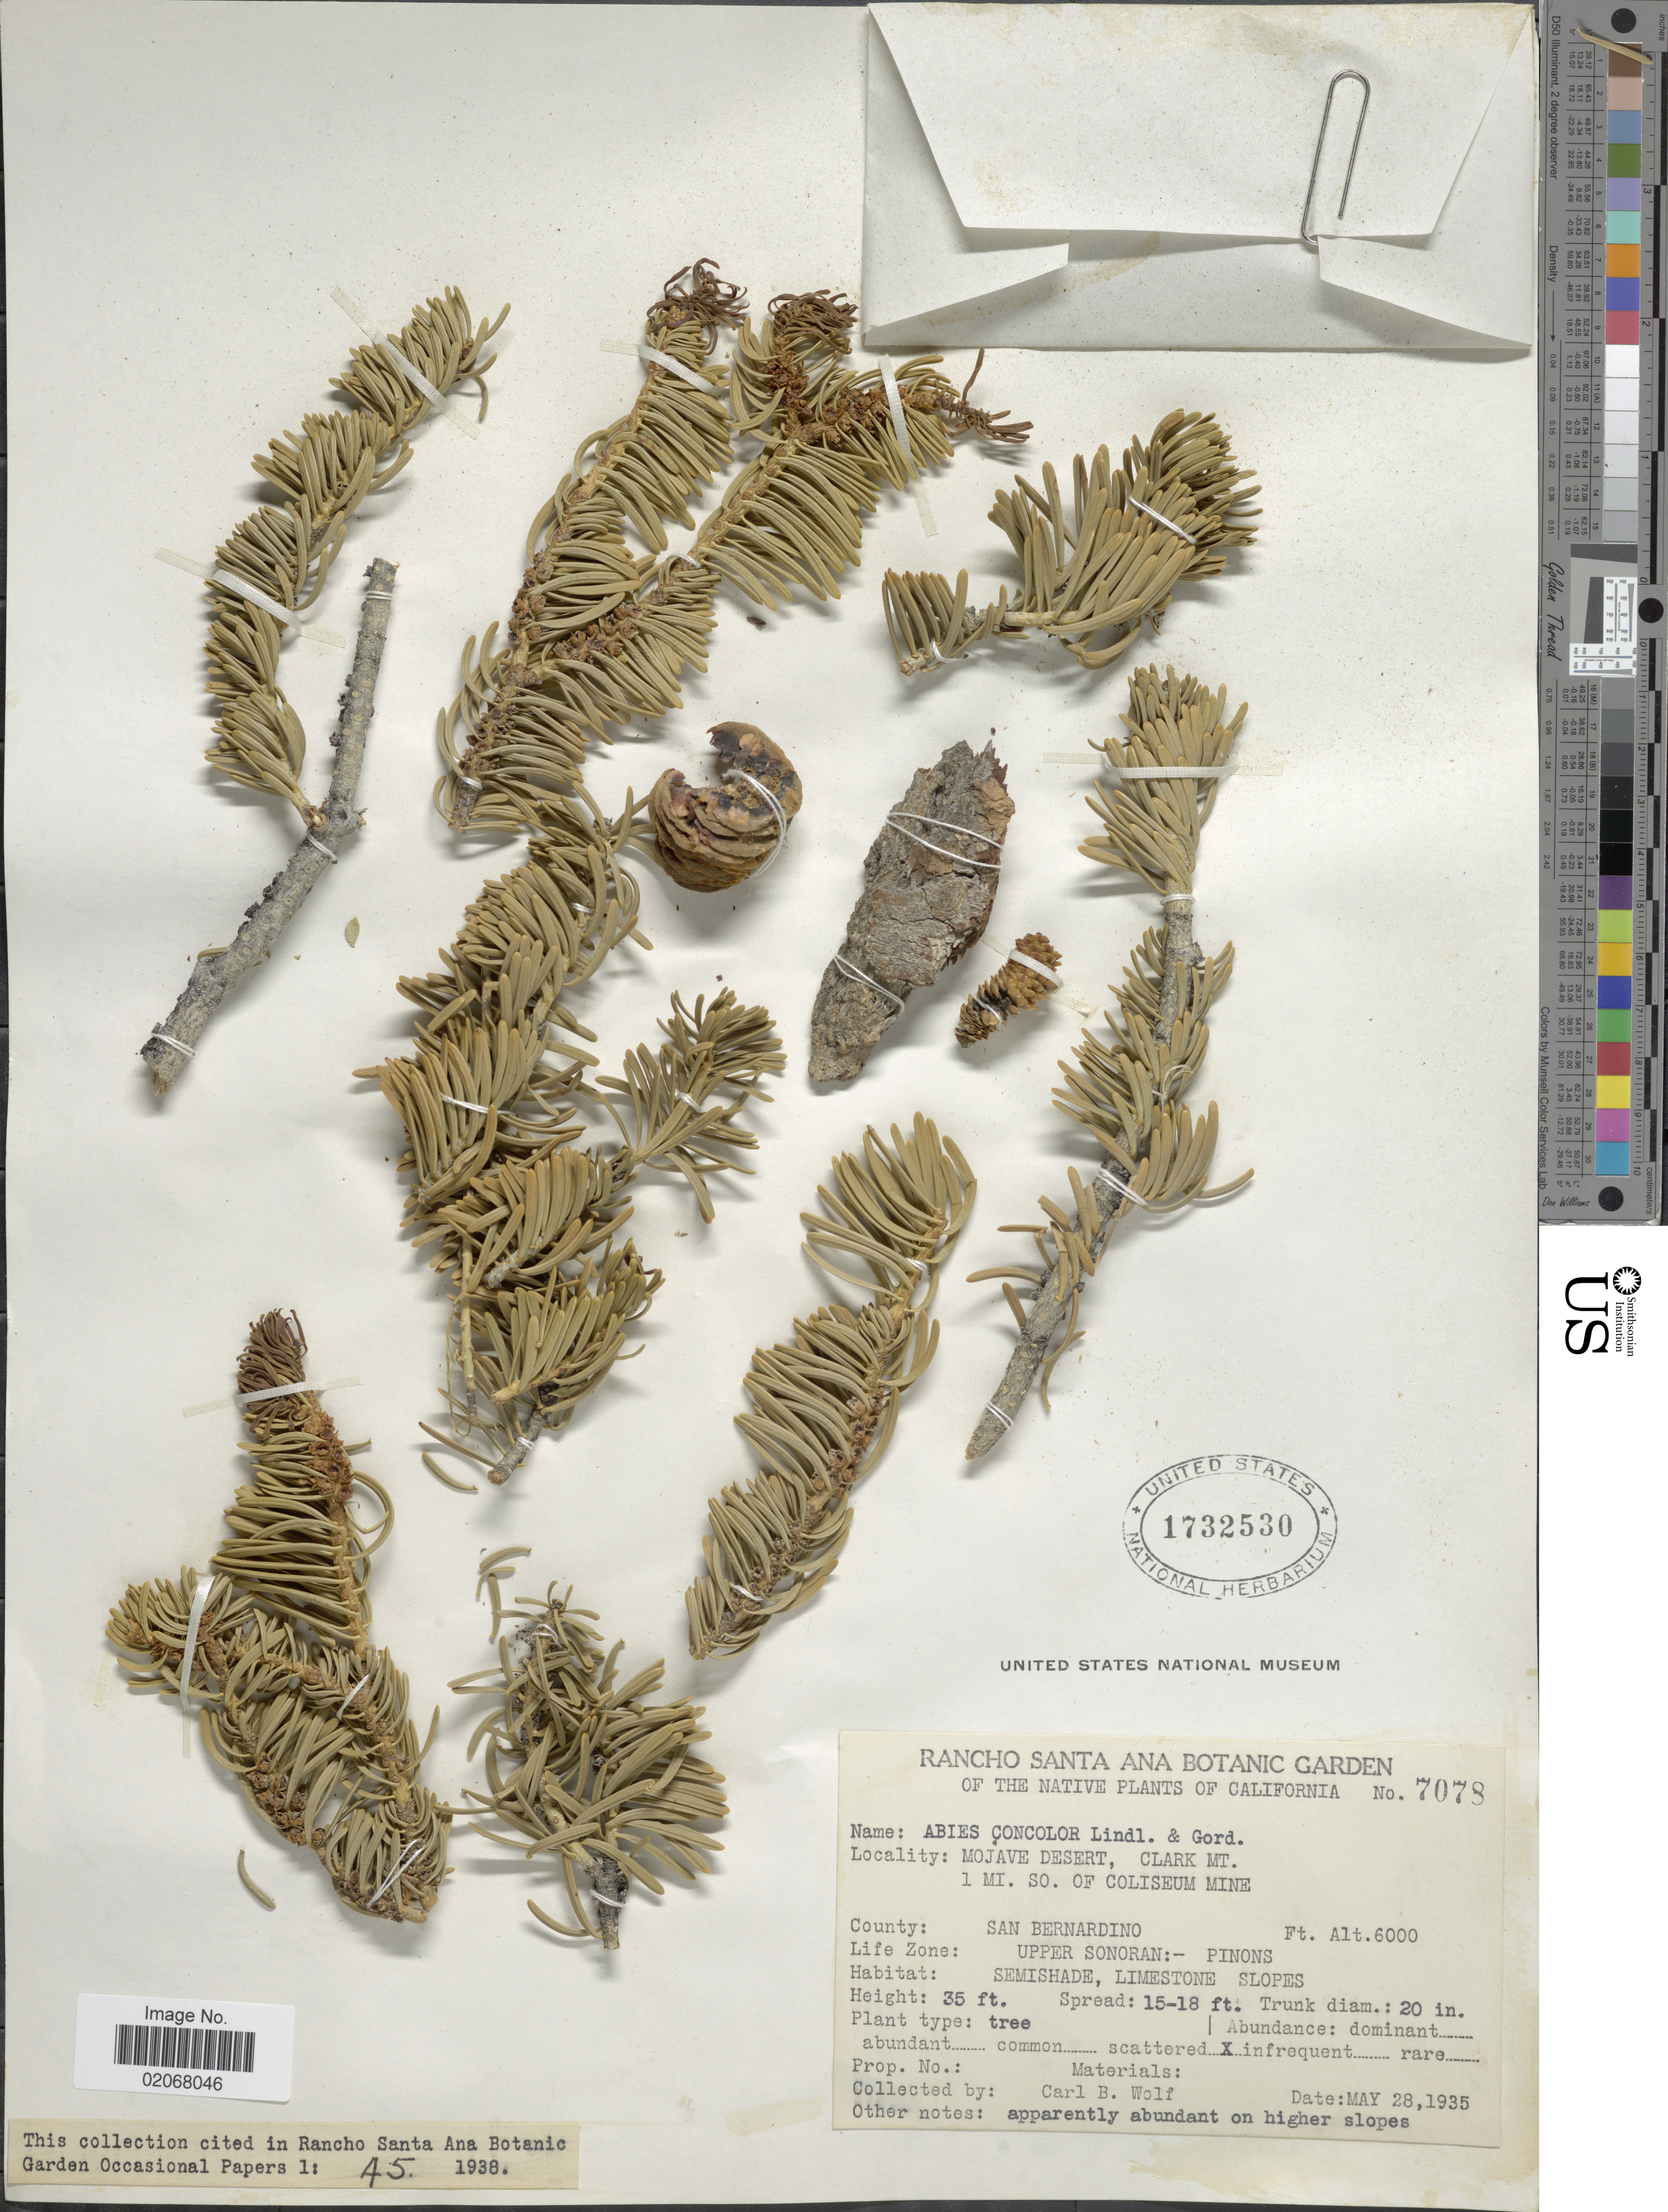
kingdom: Plantae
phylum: Tracheophyta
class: Pinopsida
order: Pinales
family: Pinaceae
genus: Abies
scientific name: Abies concolor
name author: (Gordon & Glend.) Lindl. ex Hildebr.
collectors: C. B. Wolf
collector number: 7078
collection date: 1935-05-28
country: United States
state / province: California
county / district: San Bernardino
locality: Mojave Desert, Clark mt. 1 mi. SO of Coliseum Mine. County San Bernardino. Life Zone Upper Sonoran - Pinons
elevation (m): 1829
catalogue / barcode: US 1732530